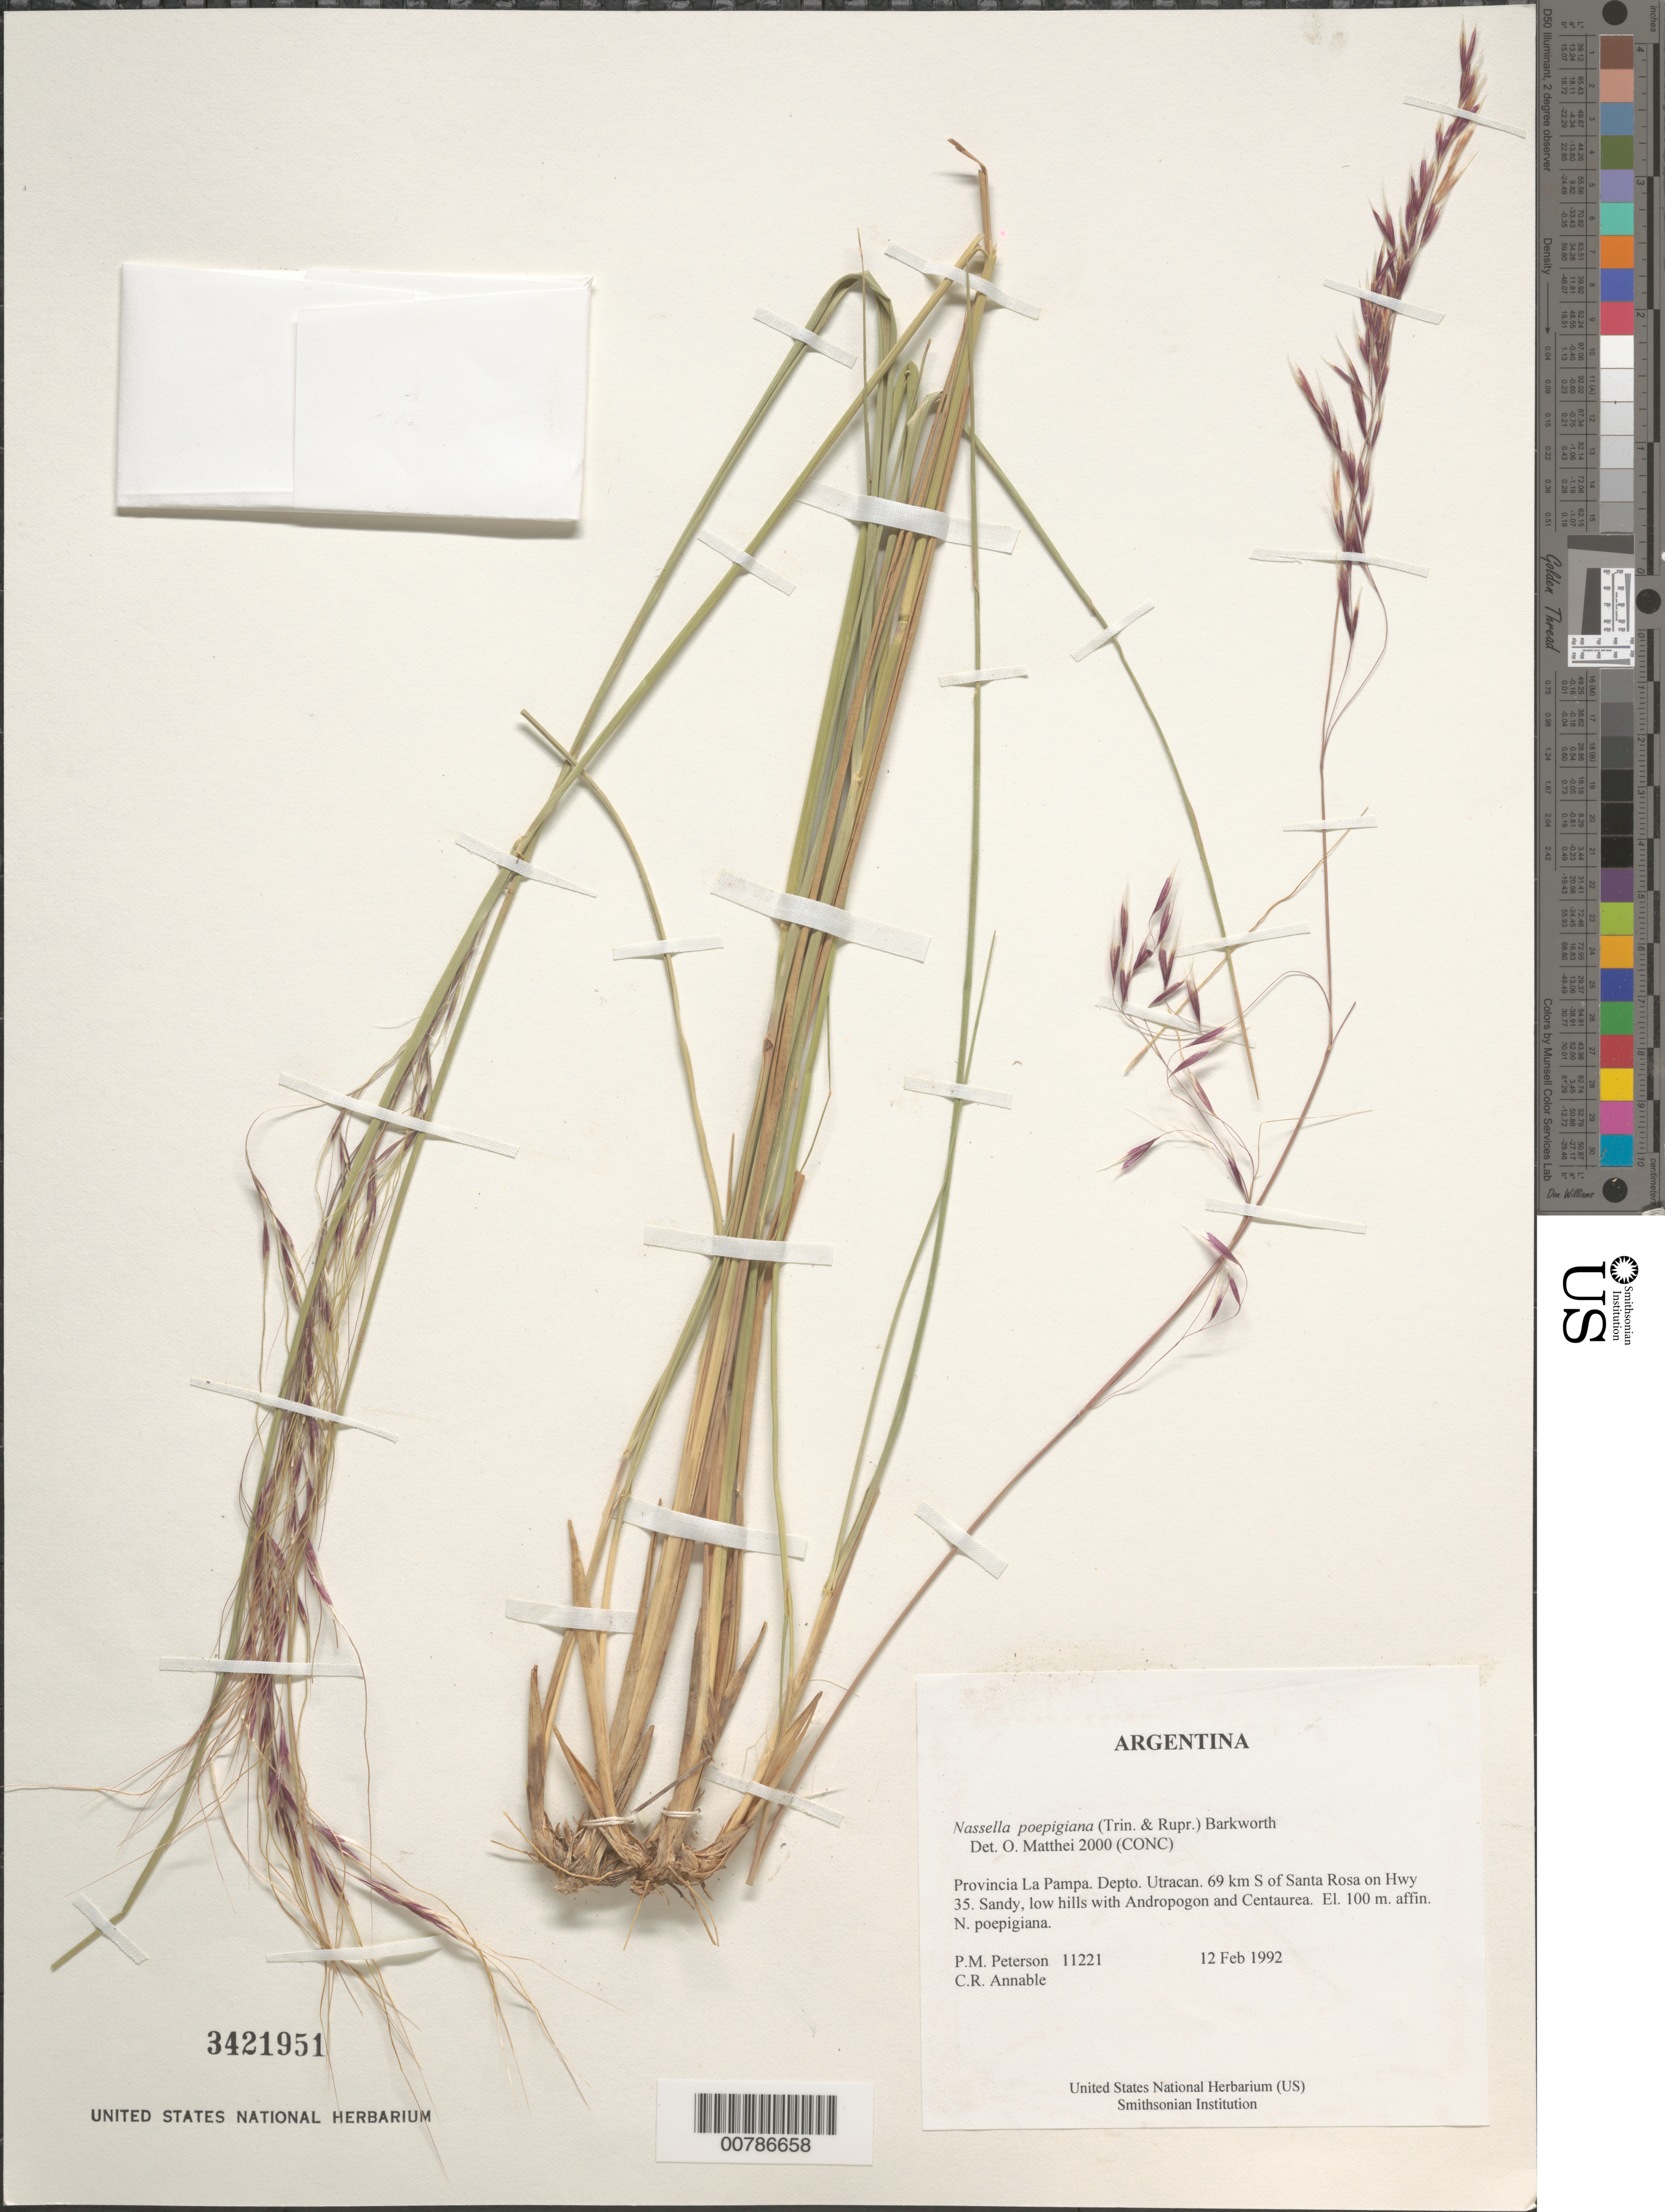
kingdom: Plantae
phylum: Tracheophyta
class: Liliopsida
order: Poales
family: Poaceae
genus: Nassella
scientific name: Nassella poepigiana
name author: (Trin. & Rupr.) Barkworth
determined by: Matthei, O. R.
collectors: P. M. Peterson & C. R. Annable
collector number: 11221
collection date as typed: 12 Feb 1992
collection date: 1992-02-12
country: Argentina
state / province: La Pampa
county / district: Utracan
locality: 69 km S of Santa Rosa on Hwy 35.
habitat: Sandy, low hills with Andropogon and Centaurea. El. 100 m.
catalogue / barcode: US 3421951